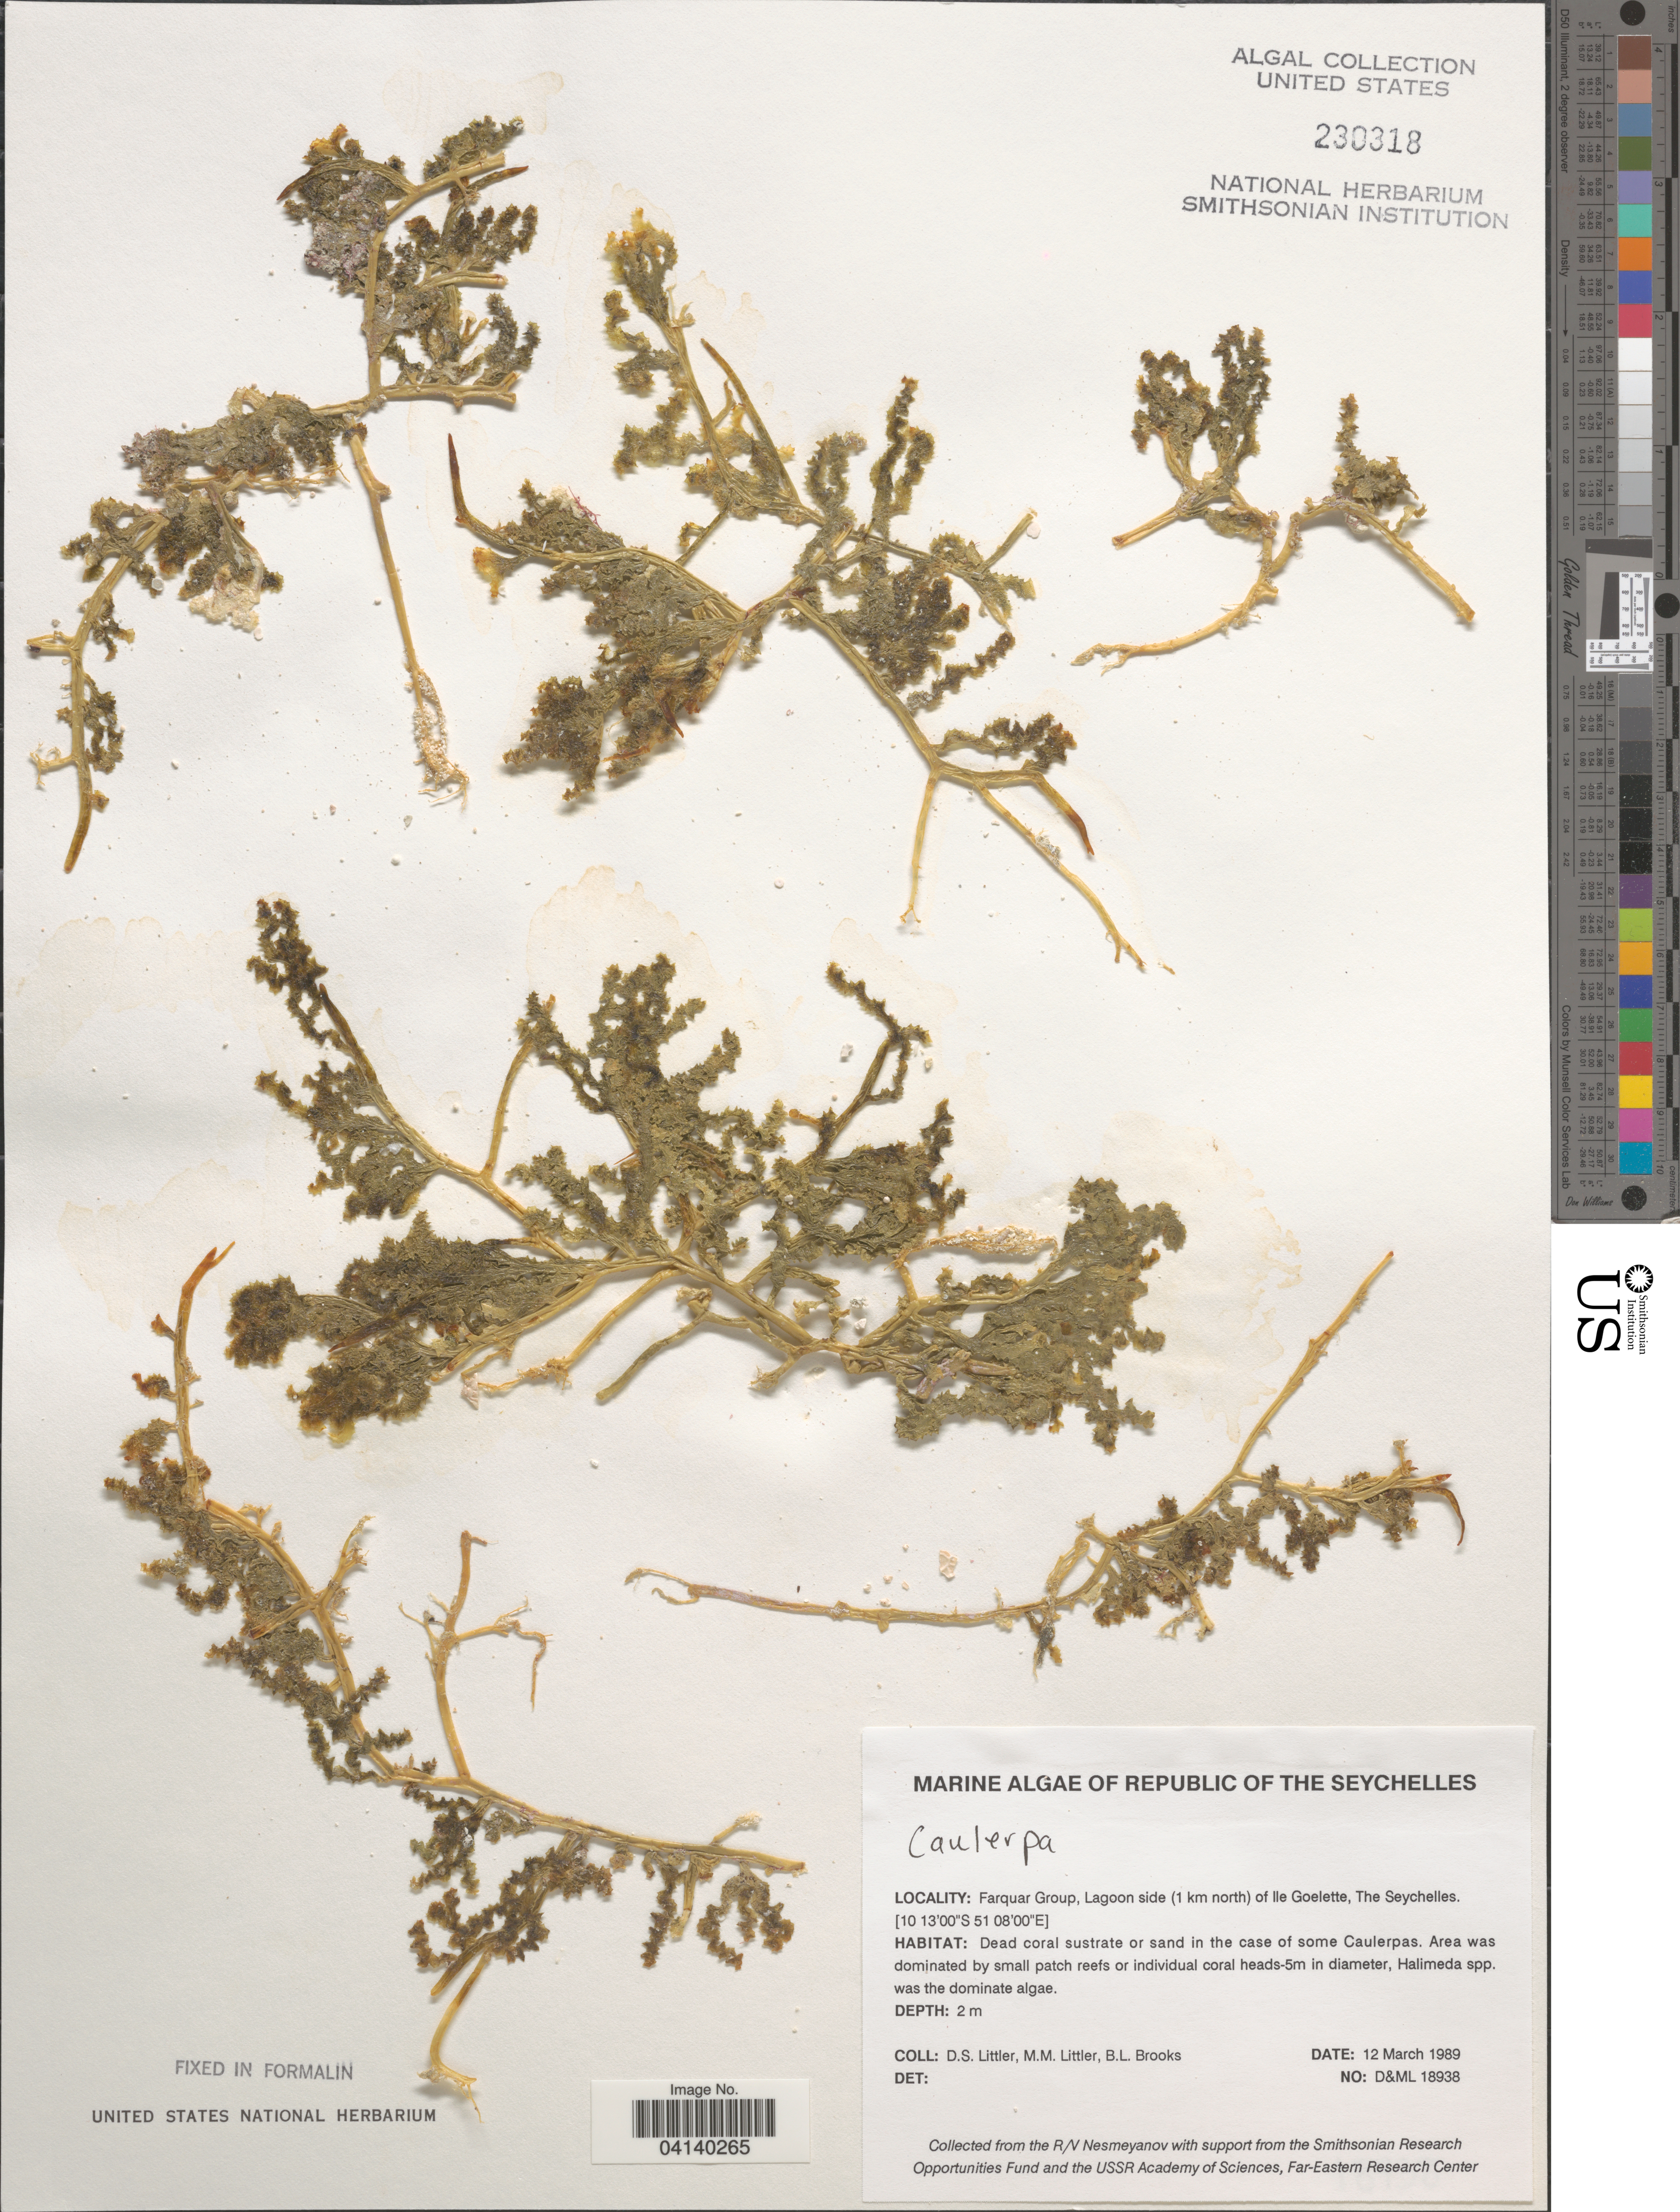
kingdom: Plantae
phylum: Chlorophyta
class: Ulvophyceae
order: Bryopsidales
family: Caulerpaceae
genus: Caulerpa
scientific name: Caulerpa sp.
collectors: D. S. Littler & B. Brooks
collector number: D&ML18938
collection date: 1989-03-12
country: Seychelles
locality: Republic of the Seychelles. Farquar Group, Lagoon side (1 km north) of Ile Goelette.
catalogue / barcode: US 230318